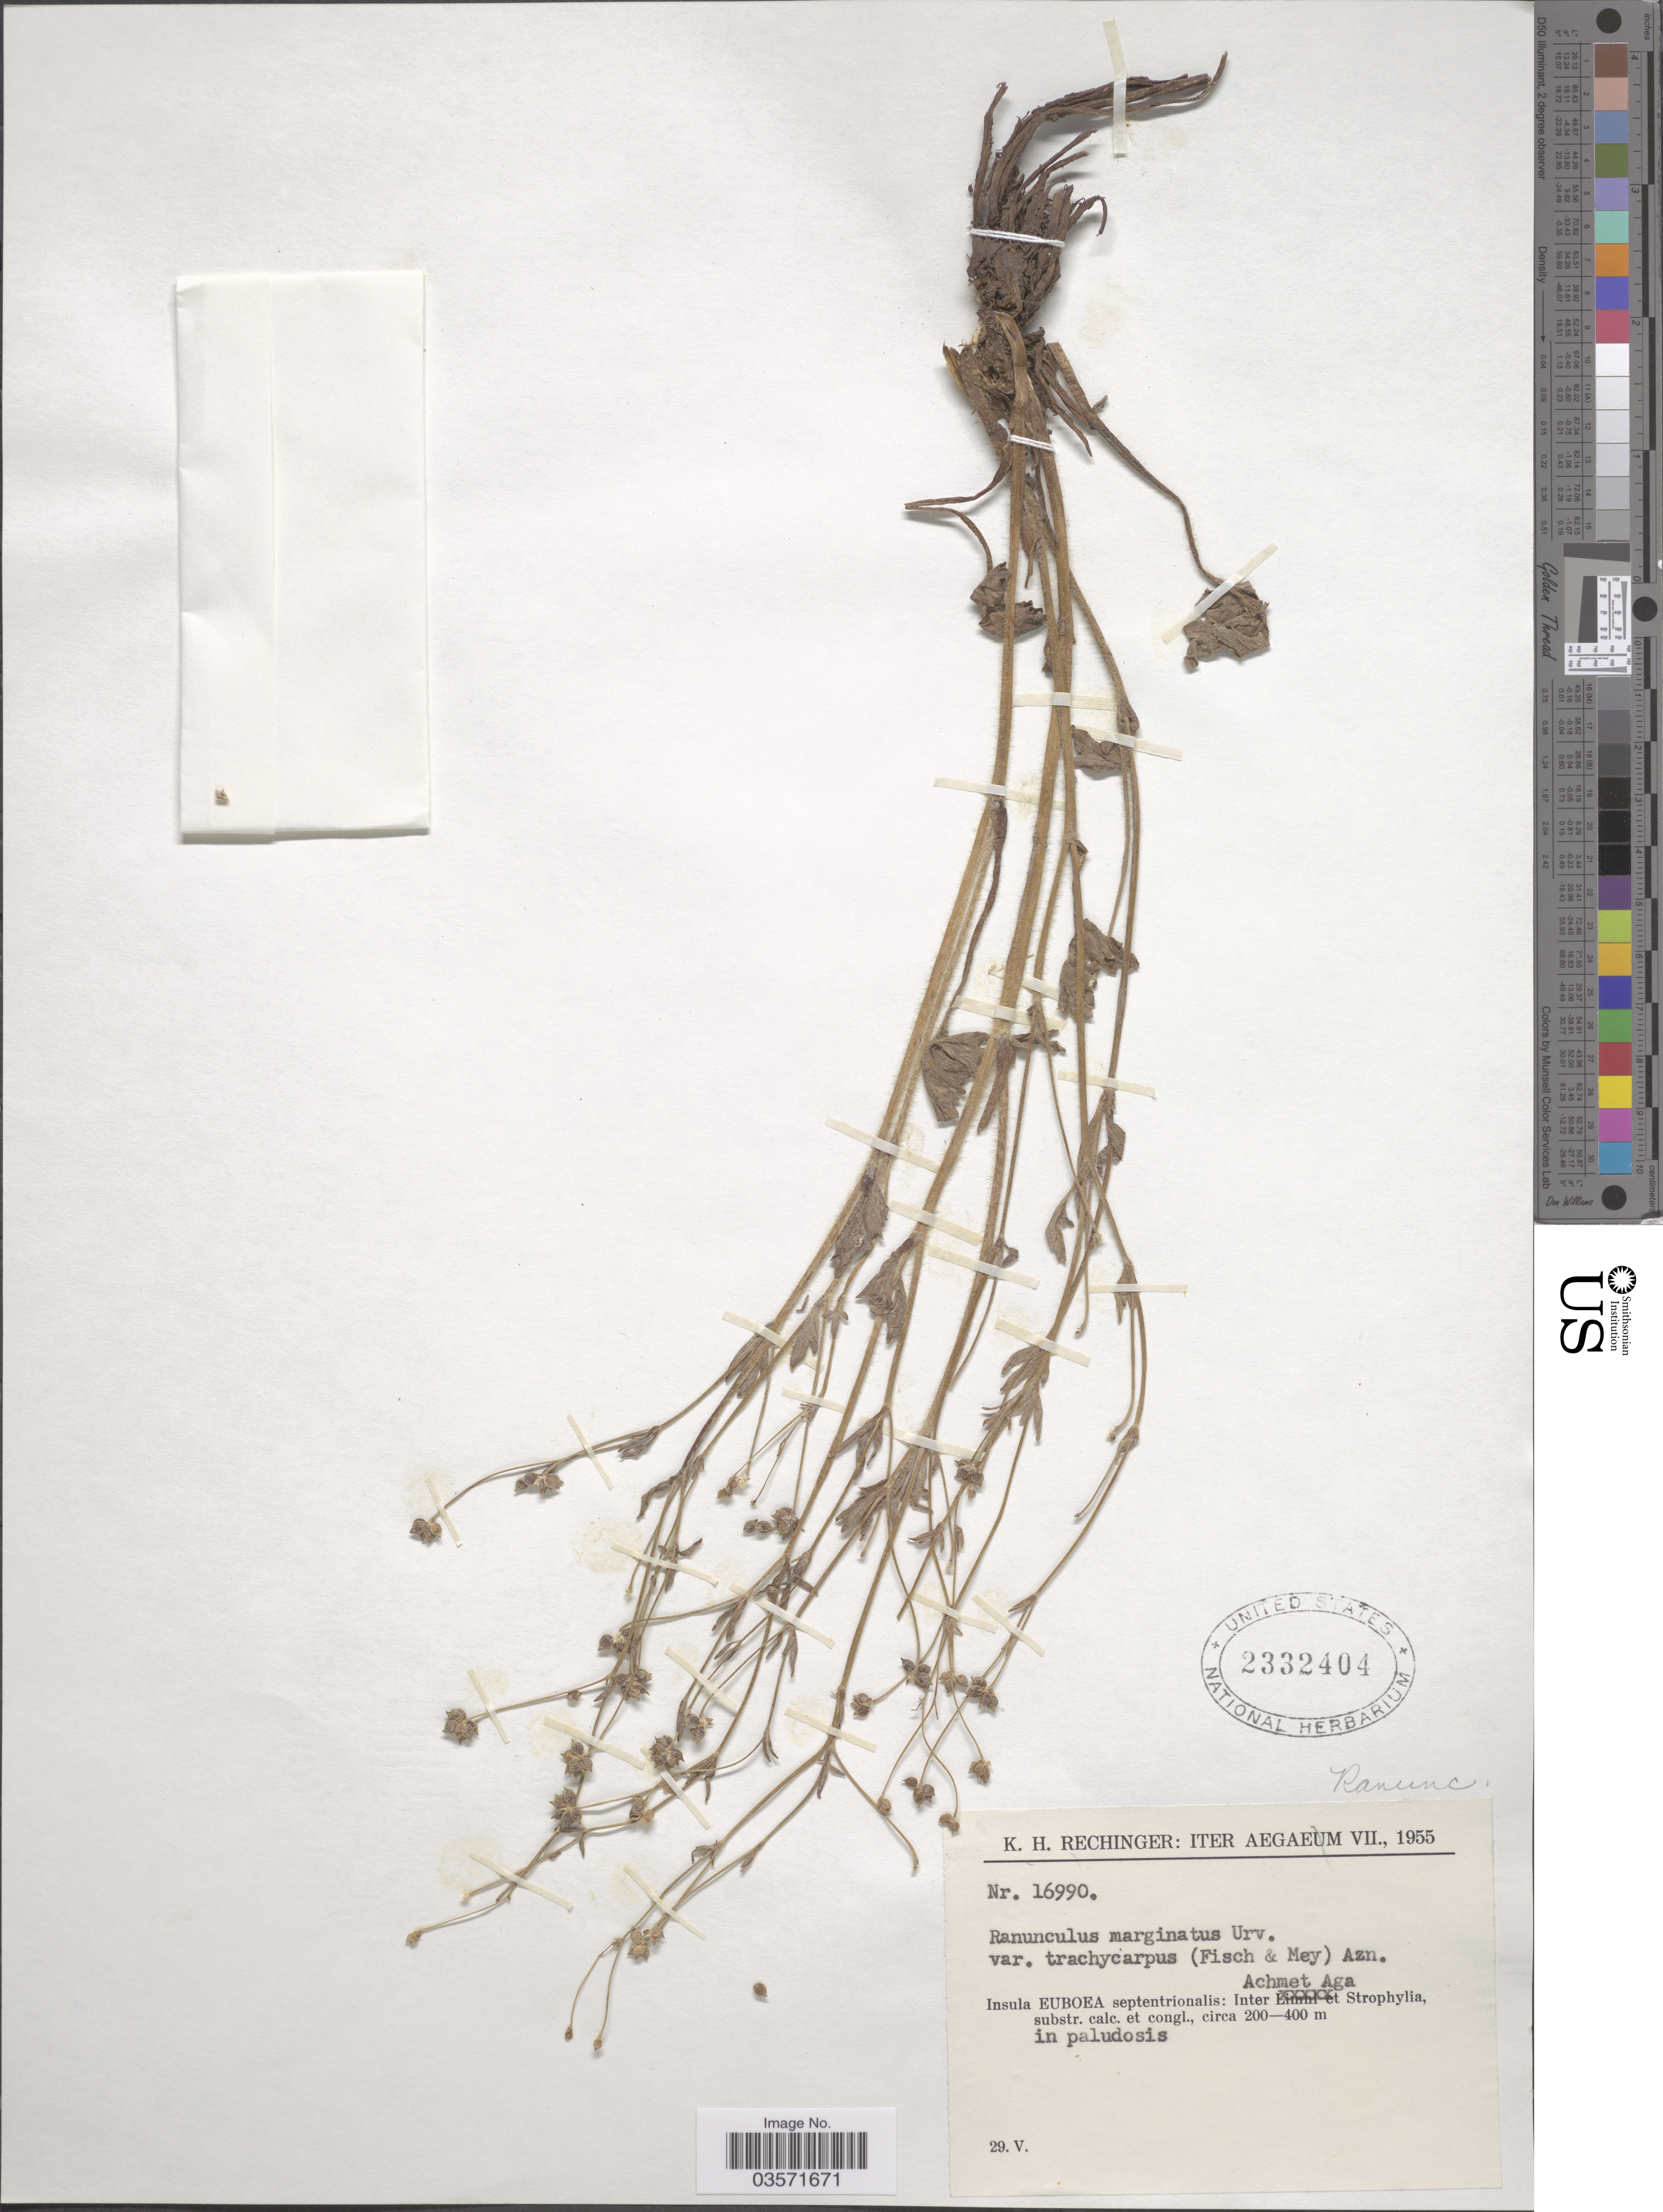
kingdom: Plantae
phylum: Tracheophyta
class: Magnoliopsida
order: Ranunculales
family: Ranunculaceae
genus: Ranunculus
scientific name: Ranunculus marginatus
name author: d'Urv.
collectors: K. H. Rechinger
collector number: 16990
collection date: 1955-05-29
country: Greece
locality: Iter Aegaem. Insula Euboea septentrionalis: Inter Achmet Aga Strophylia, substr. calc. et congl.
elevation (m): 200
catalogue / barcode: US 2332404